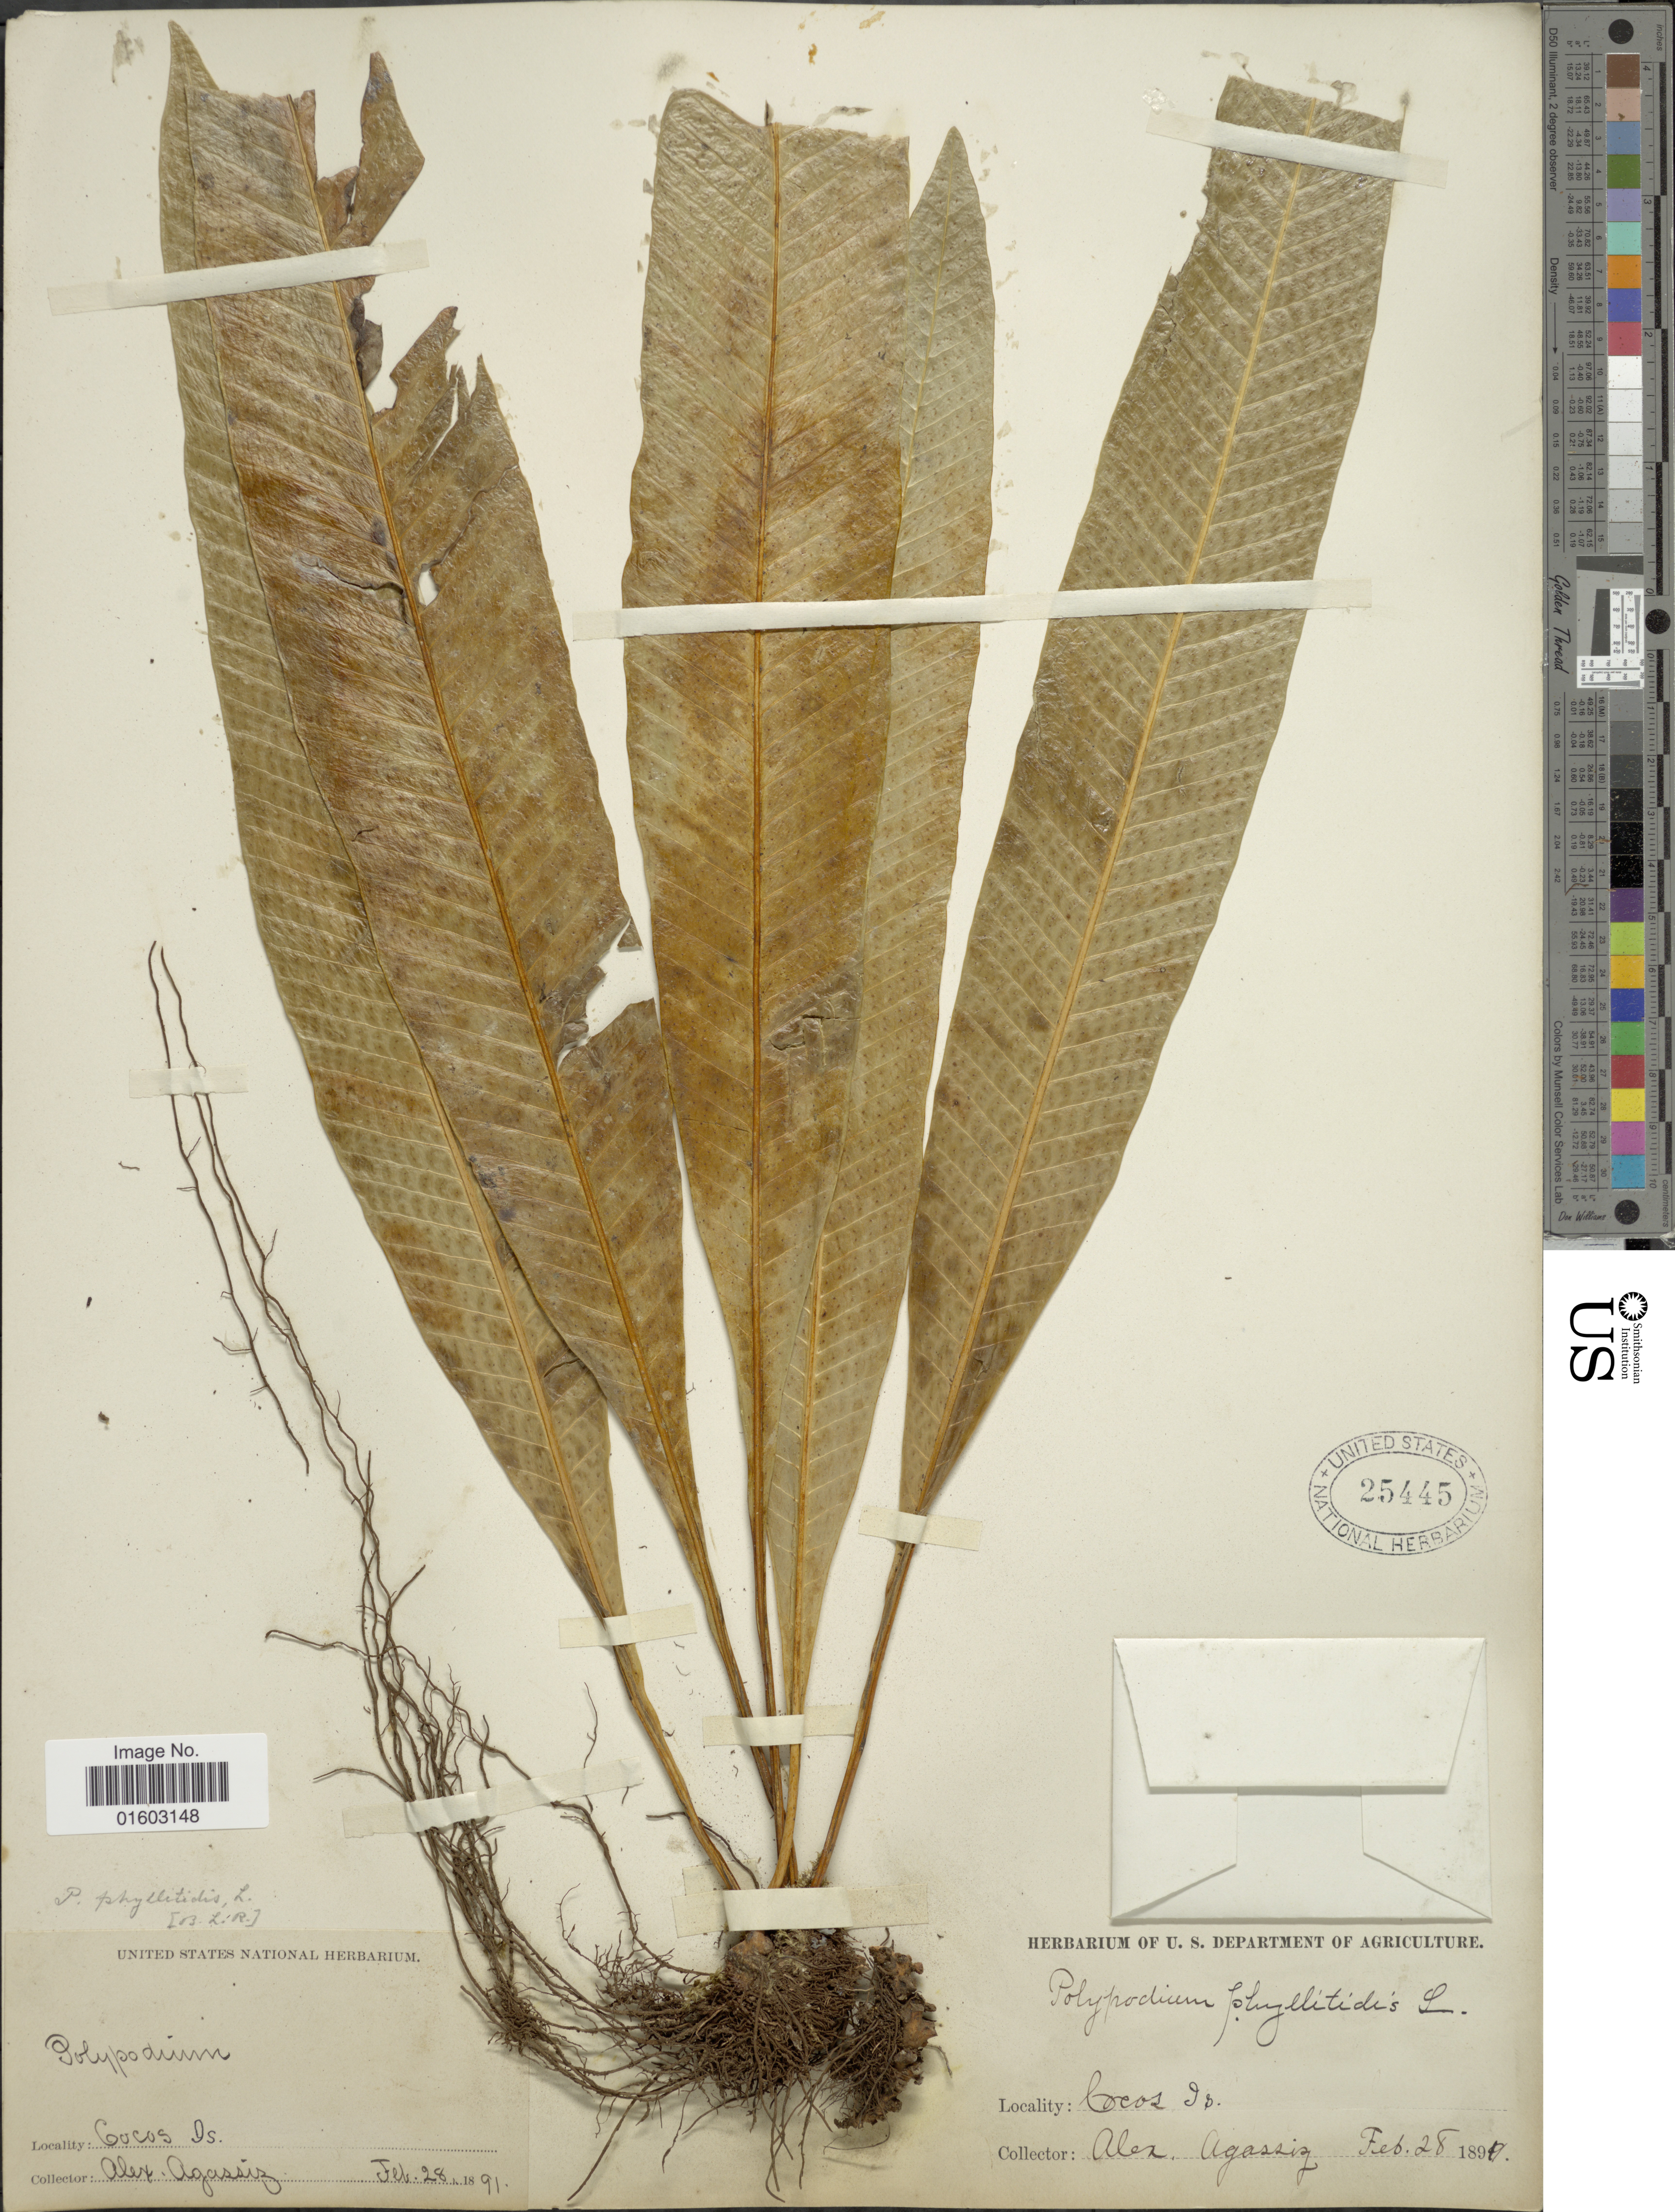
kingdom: Plantae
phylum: Tracheophyta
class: Polypodiopsida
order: Polypodiales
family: Polypodiaceae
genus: Campyloneurum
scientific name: Campyloneurum phyllitidis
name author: (L.) C. Presl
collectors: A. E. Agassiz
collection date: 1891-02-28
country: Australia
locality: Cocos Island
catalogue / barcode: US 25445